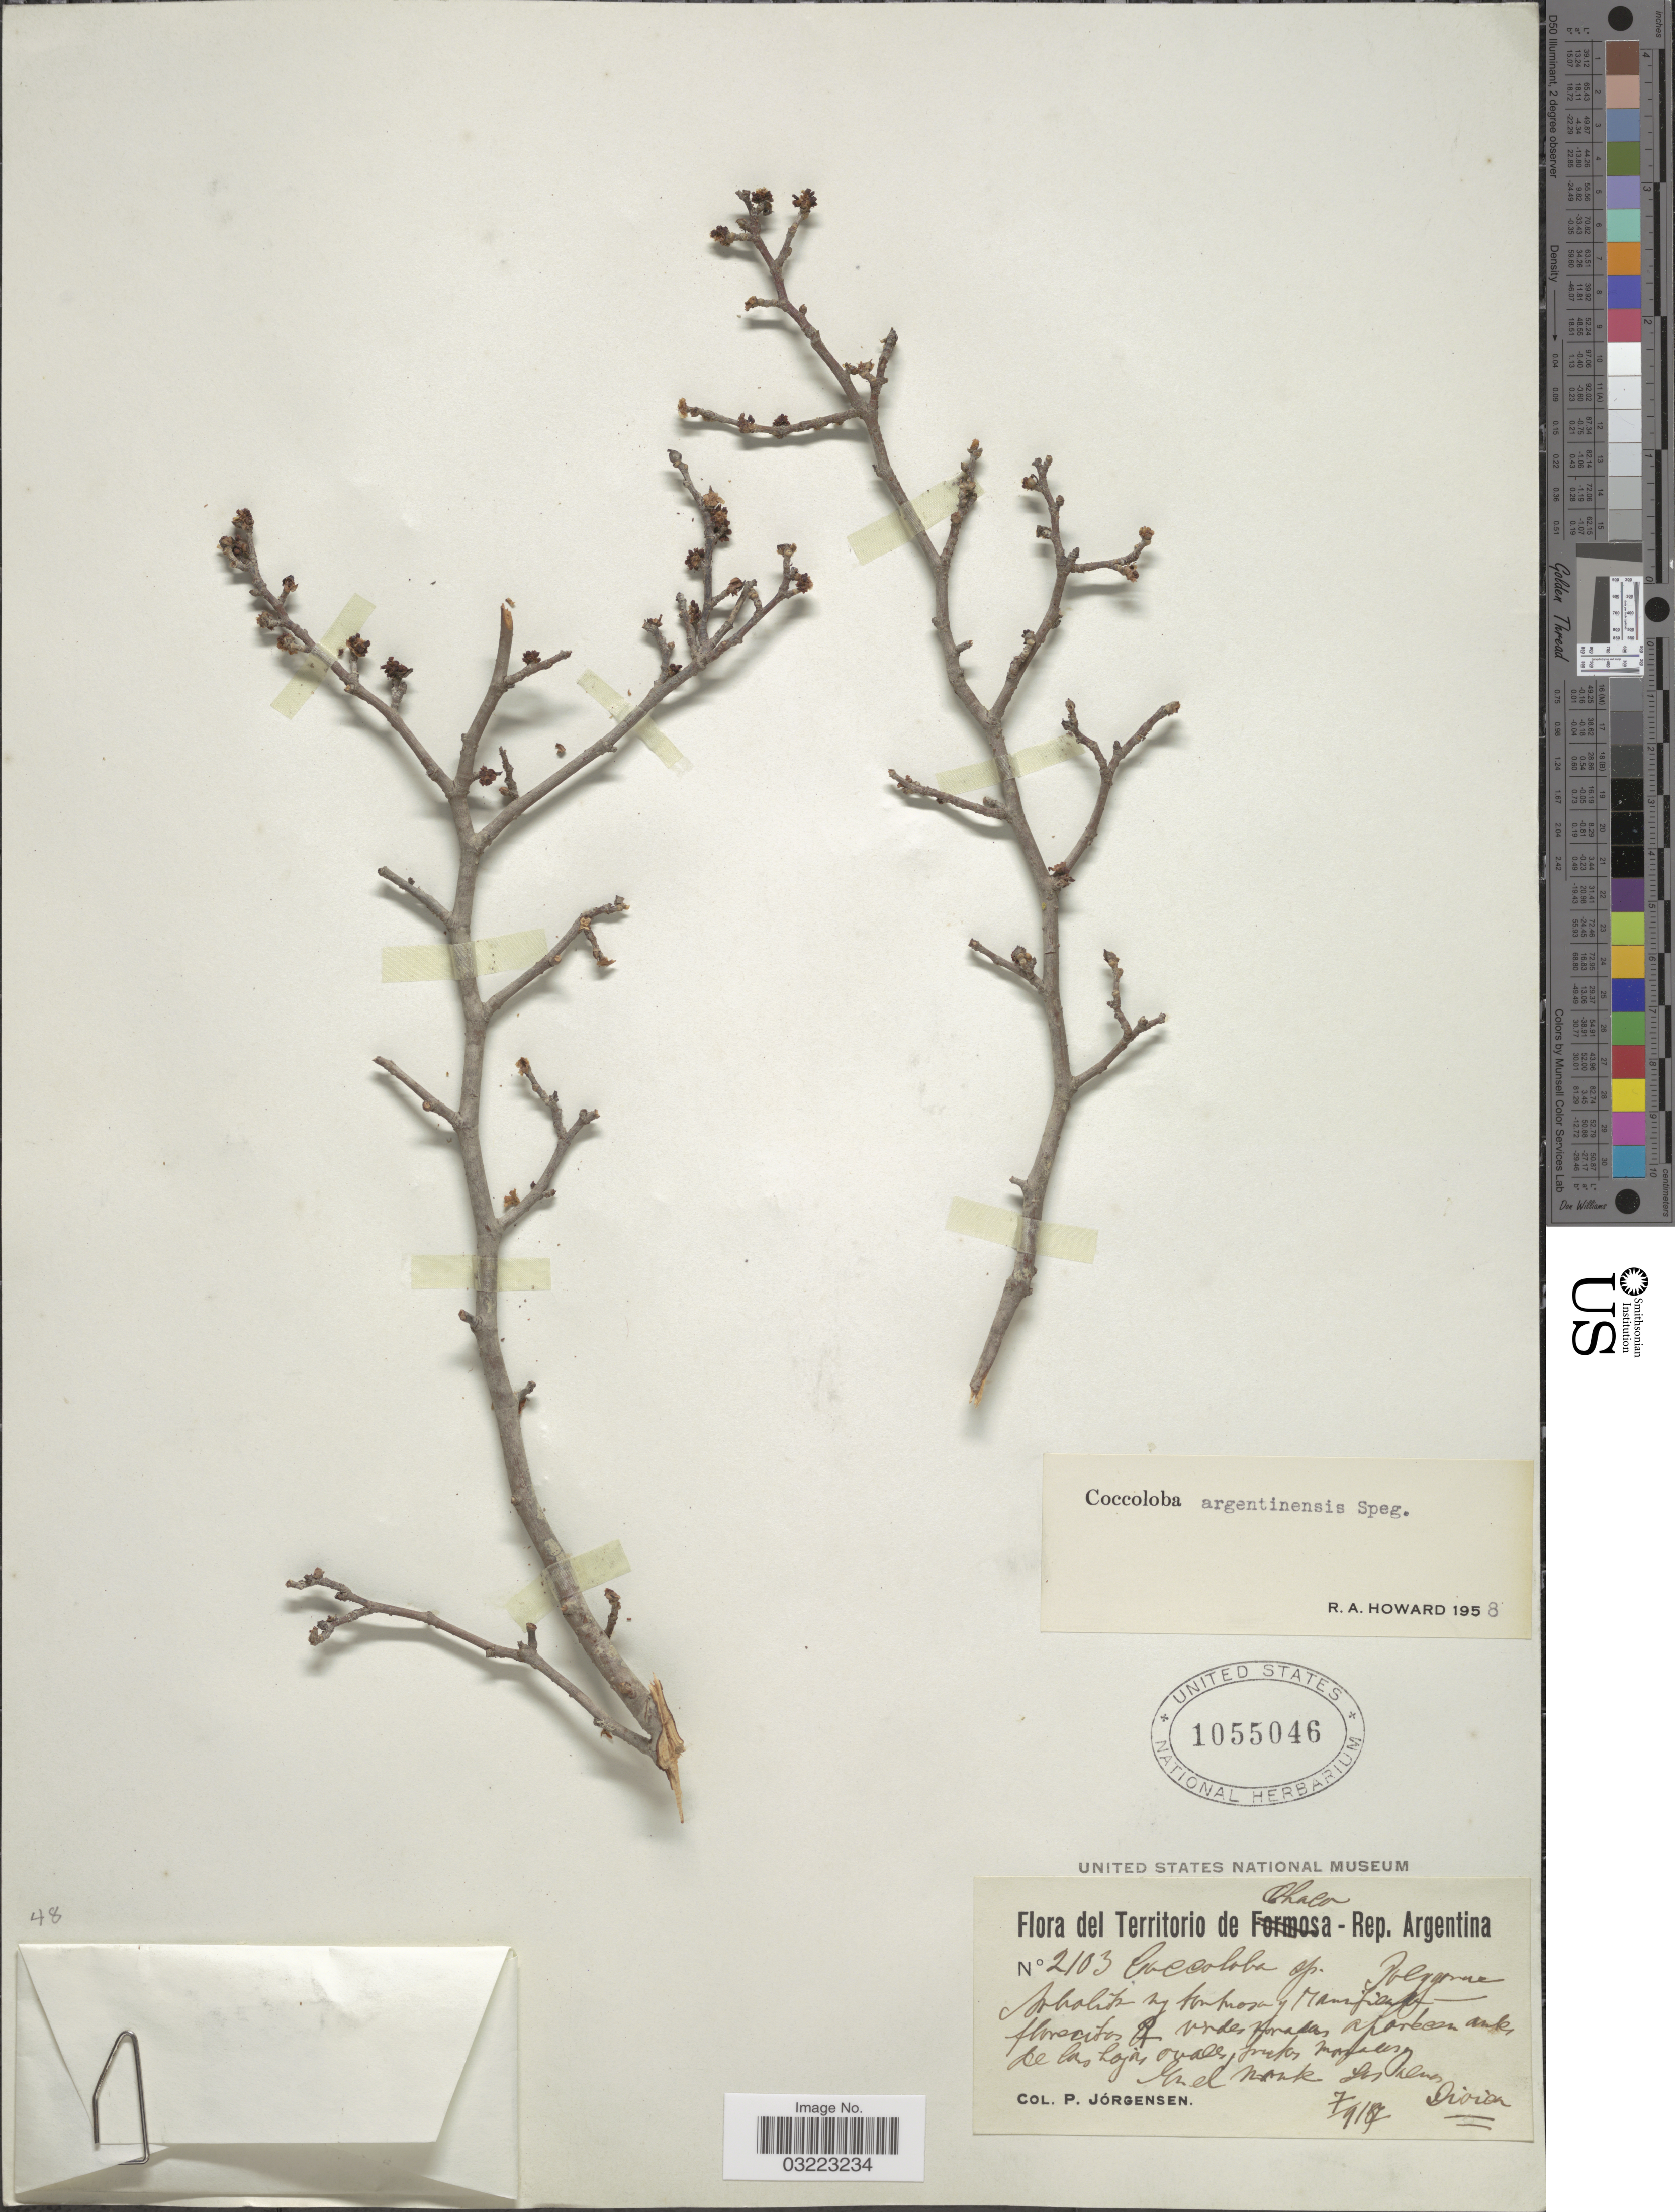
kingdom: Plantae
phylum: Tracheophyta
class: Magnoliopsida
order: Caryophyllales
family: Polygonaceae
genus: Coccoloba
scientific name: Coccoloba argentinensis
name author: Speg.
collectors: P. Jörgensen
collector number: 2103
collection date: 1917-07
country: Argentina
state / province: Chaco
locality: En el monte Los Palmas.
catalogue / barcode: US 1055046